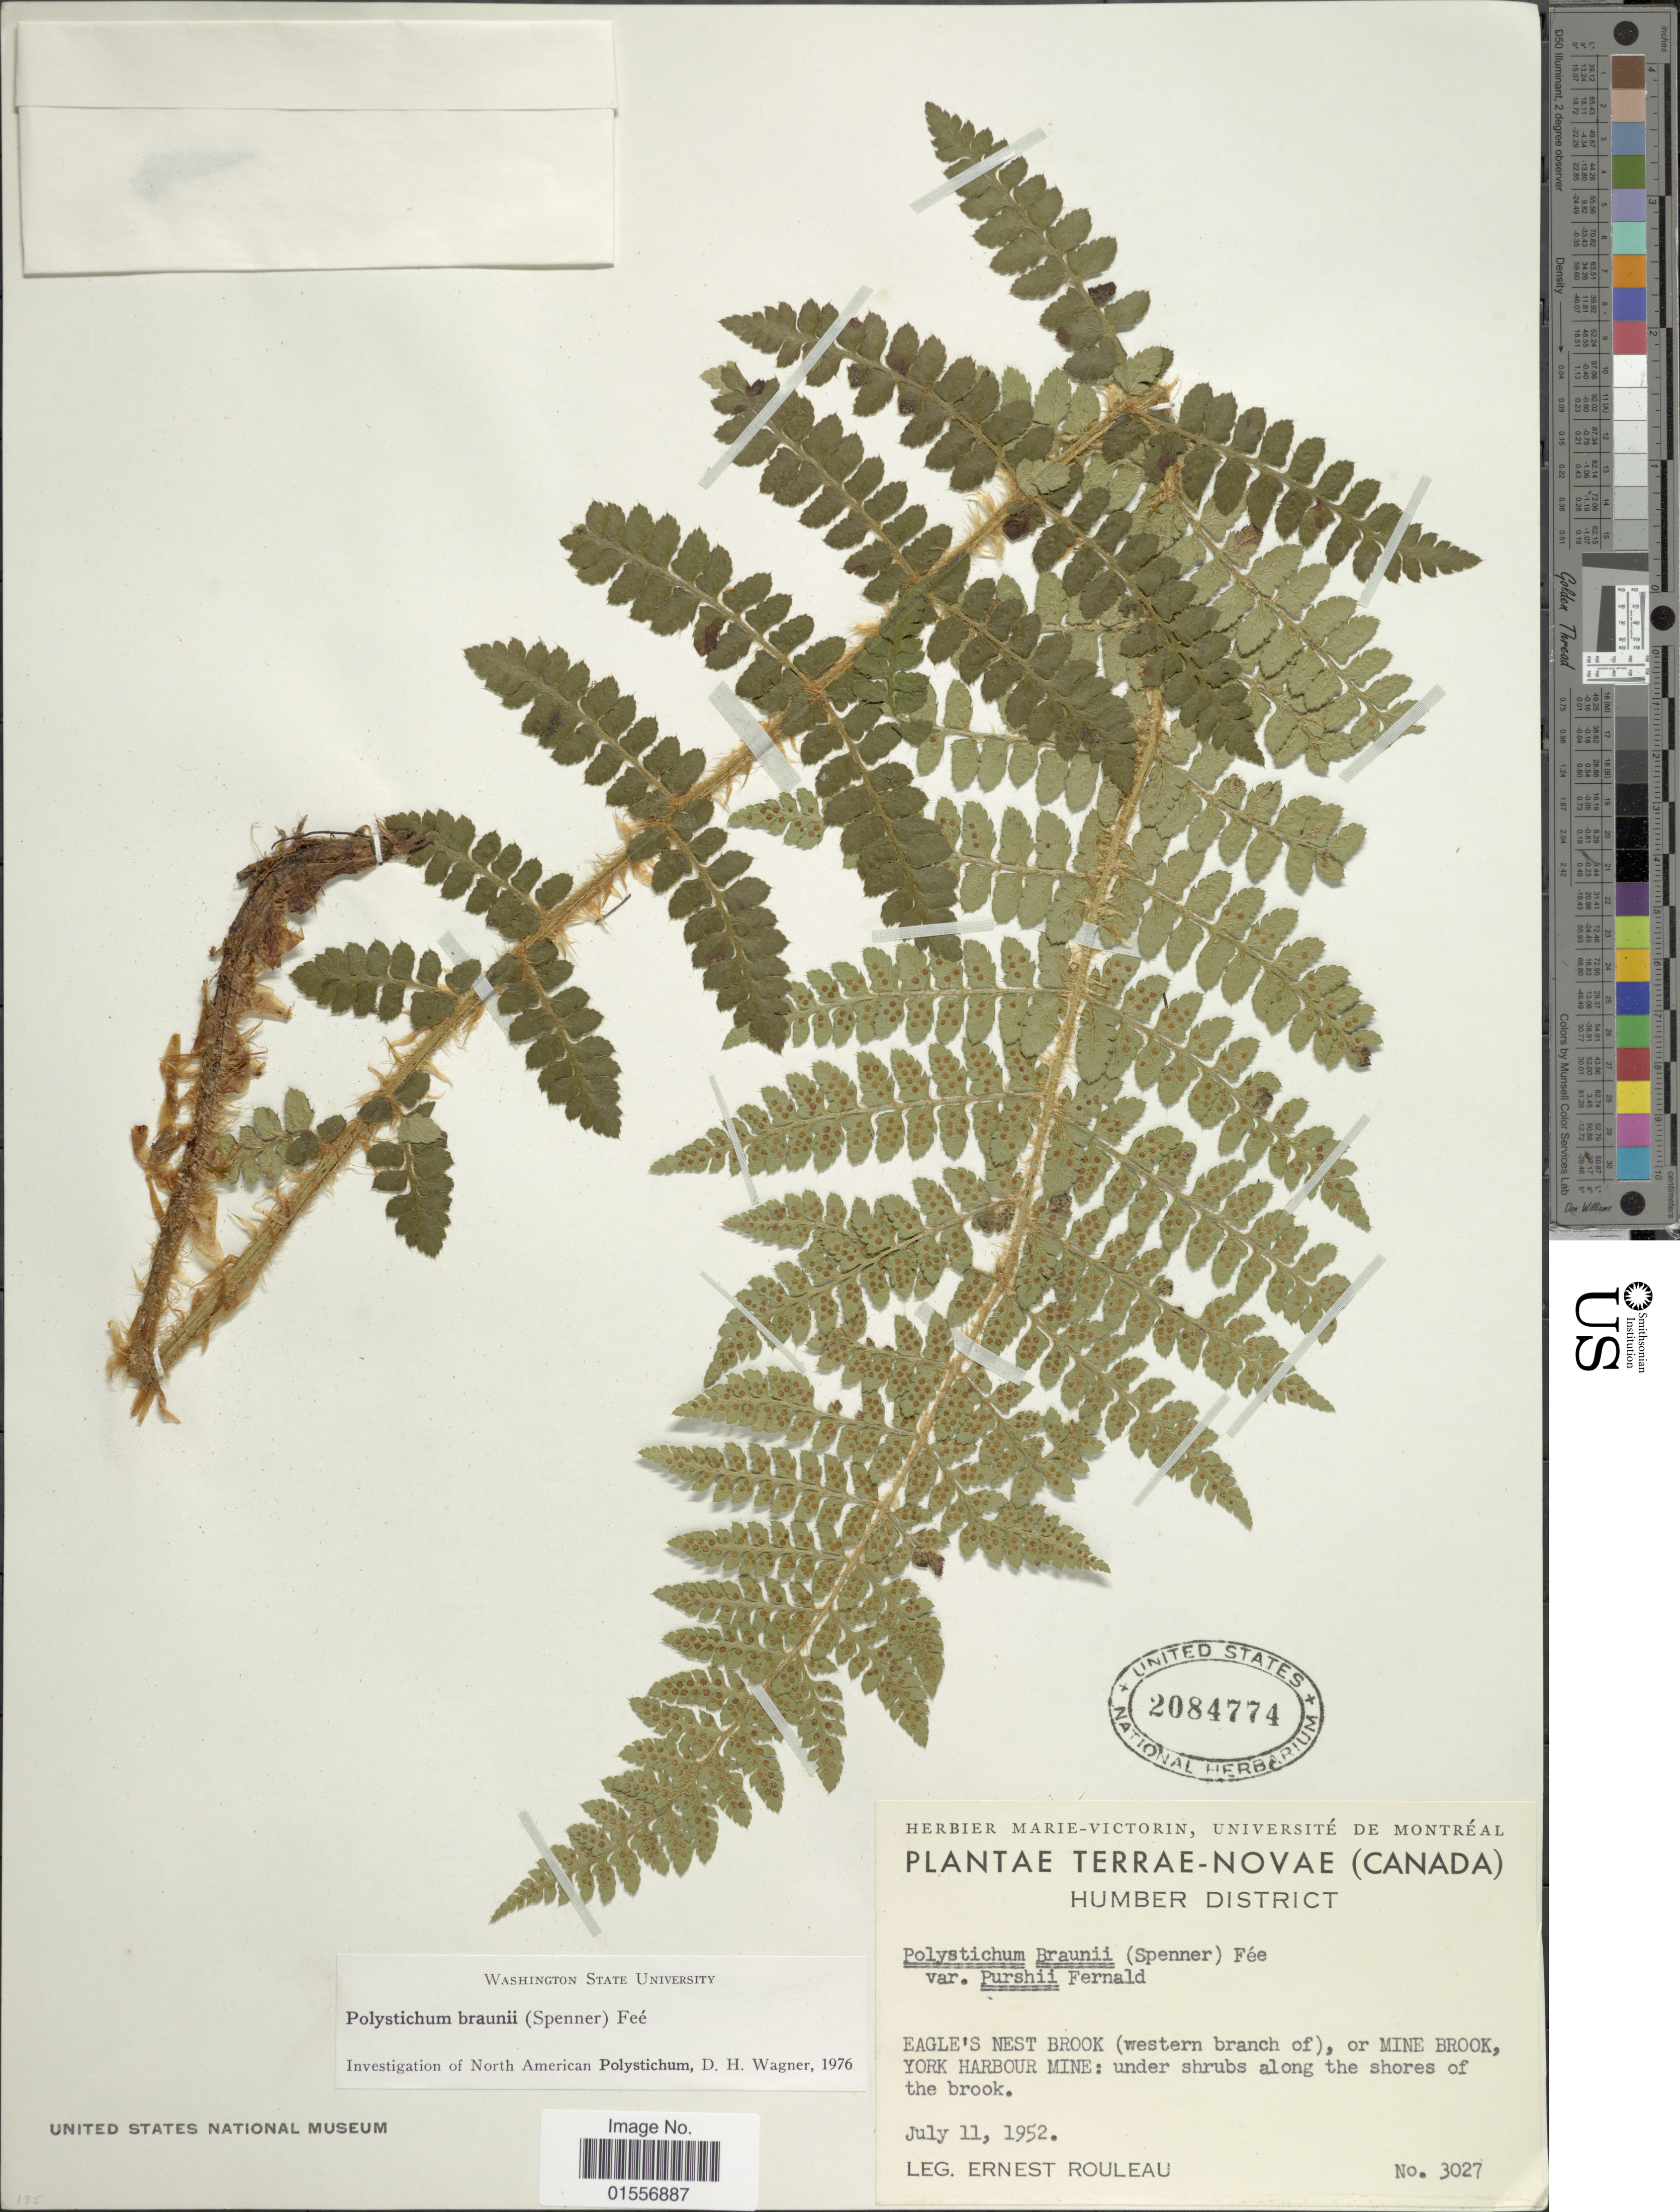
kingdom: Plantae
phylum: Tracheophyta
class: Polypodiopsida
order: Polypodiales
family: Dryopteridaceae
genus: Polystichum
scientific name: Polystichum braunii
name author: (Spenn.) Fée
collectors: J. Rouleau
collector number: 3027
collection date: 1952-07-11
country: Canada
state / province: Newfoundland and Labrador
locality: Terrae-Novae, Humber District, Eagle's Nest brook (western branch of), or mine Brook, York Harbour Mine: under shrubs along the shore of the brook.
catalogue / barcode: US 2084774